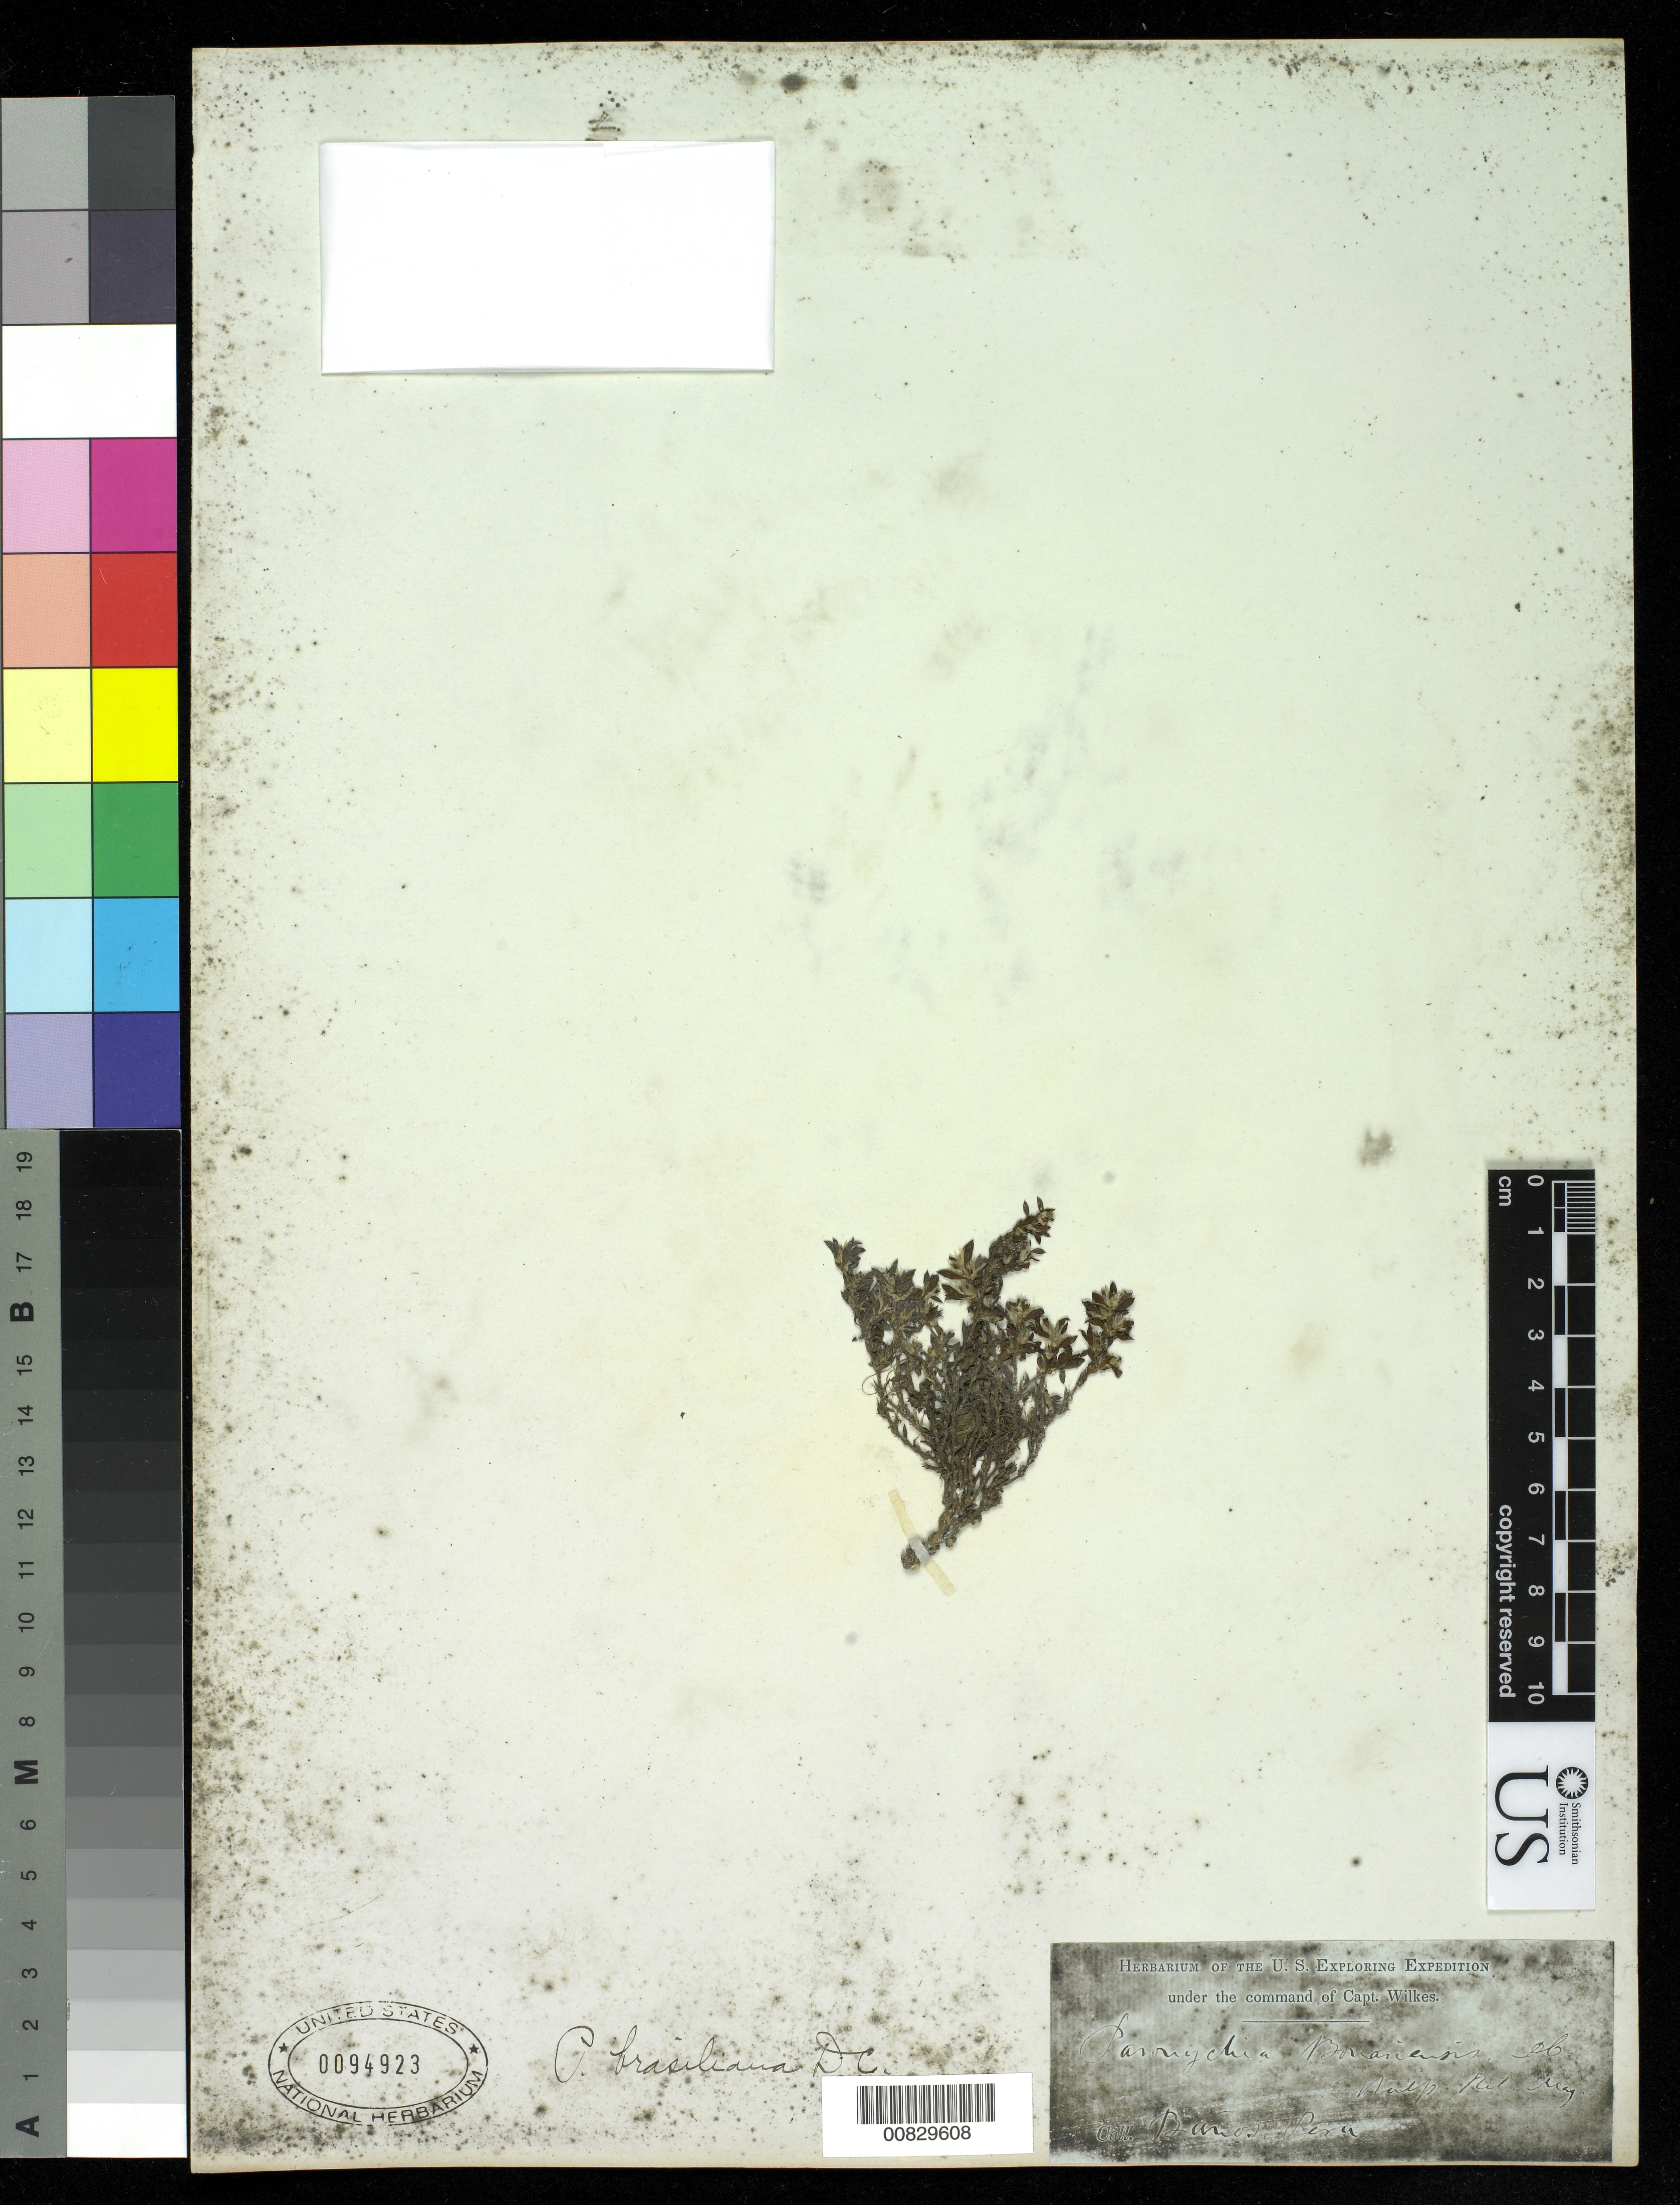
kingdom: Plantae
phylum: Tracheophyta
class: Magnoliopsida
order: Caryophyllales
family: Caryophyllaceae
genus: Paronychia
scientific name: Paronychia brasiliana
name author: DC.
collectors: Wilkes Explor. Exped.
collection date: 1838/1842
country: Peru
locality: Banos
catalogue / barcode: US 94923